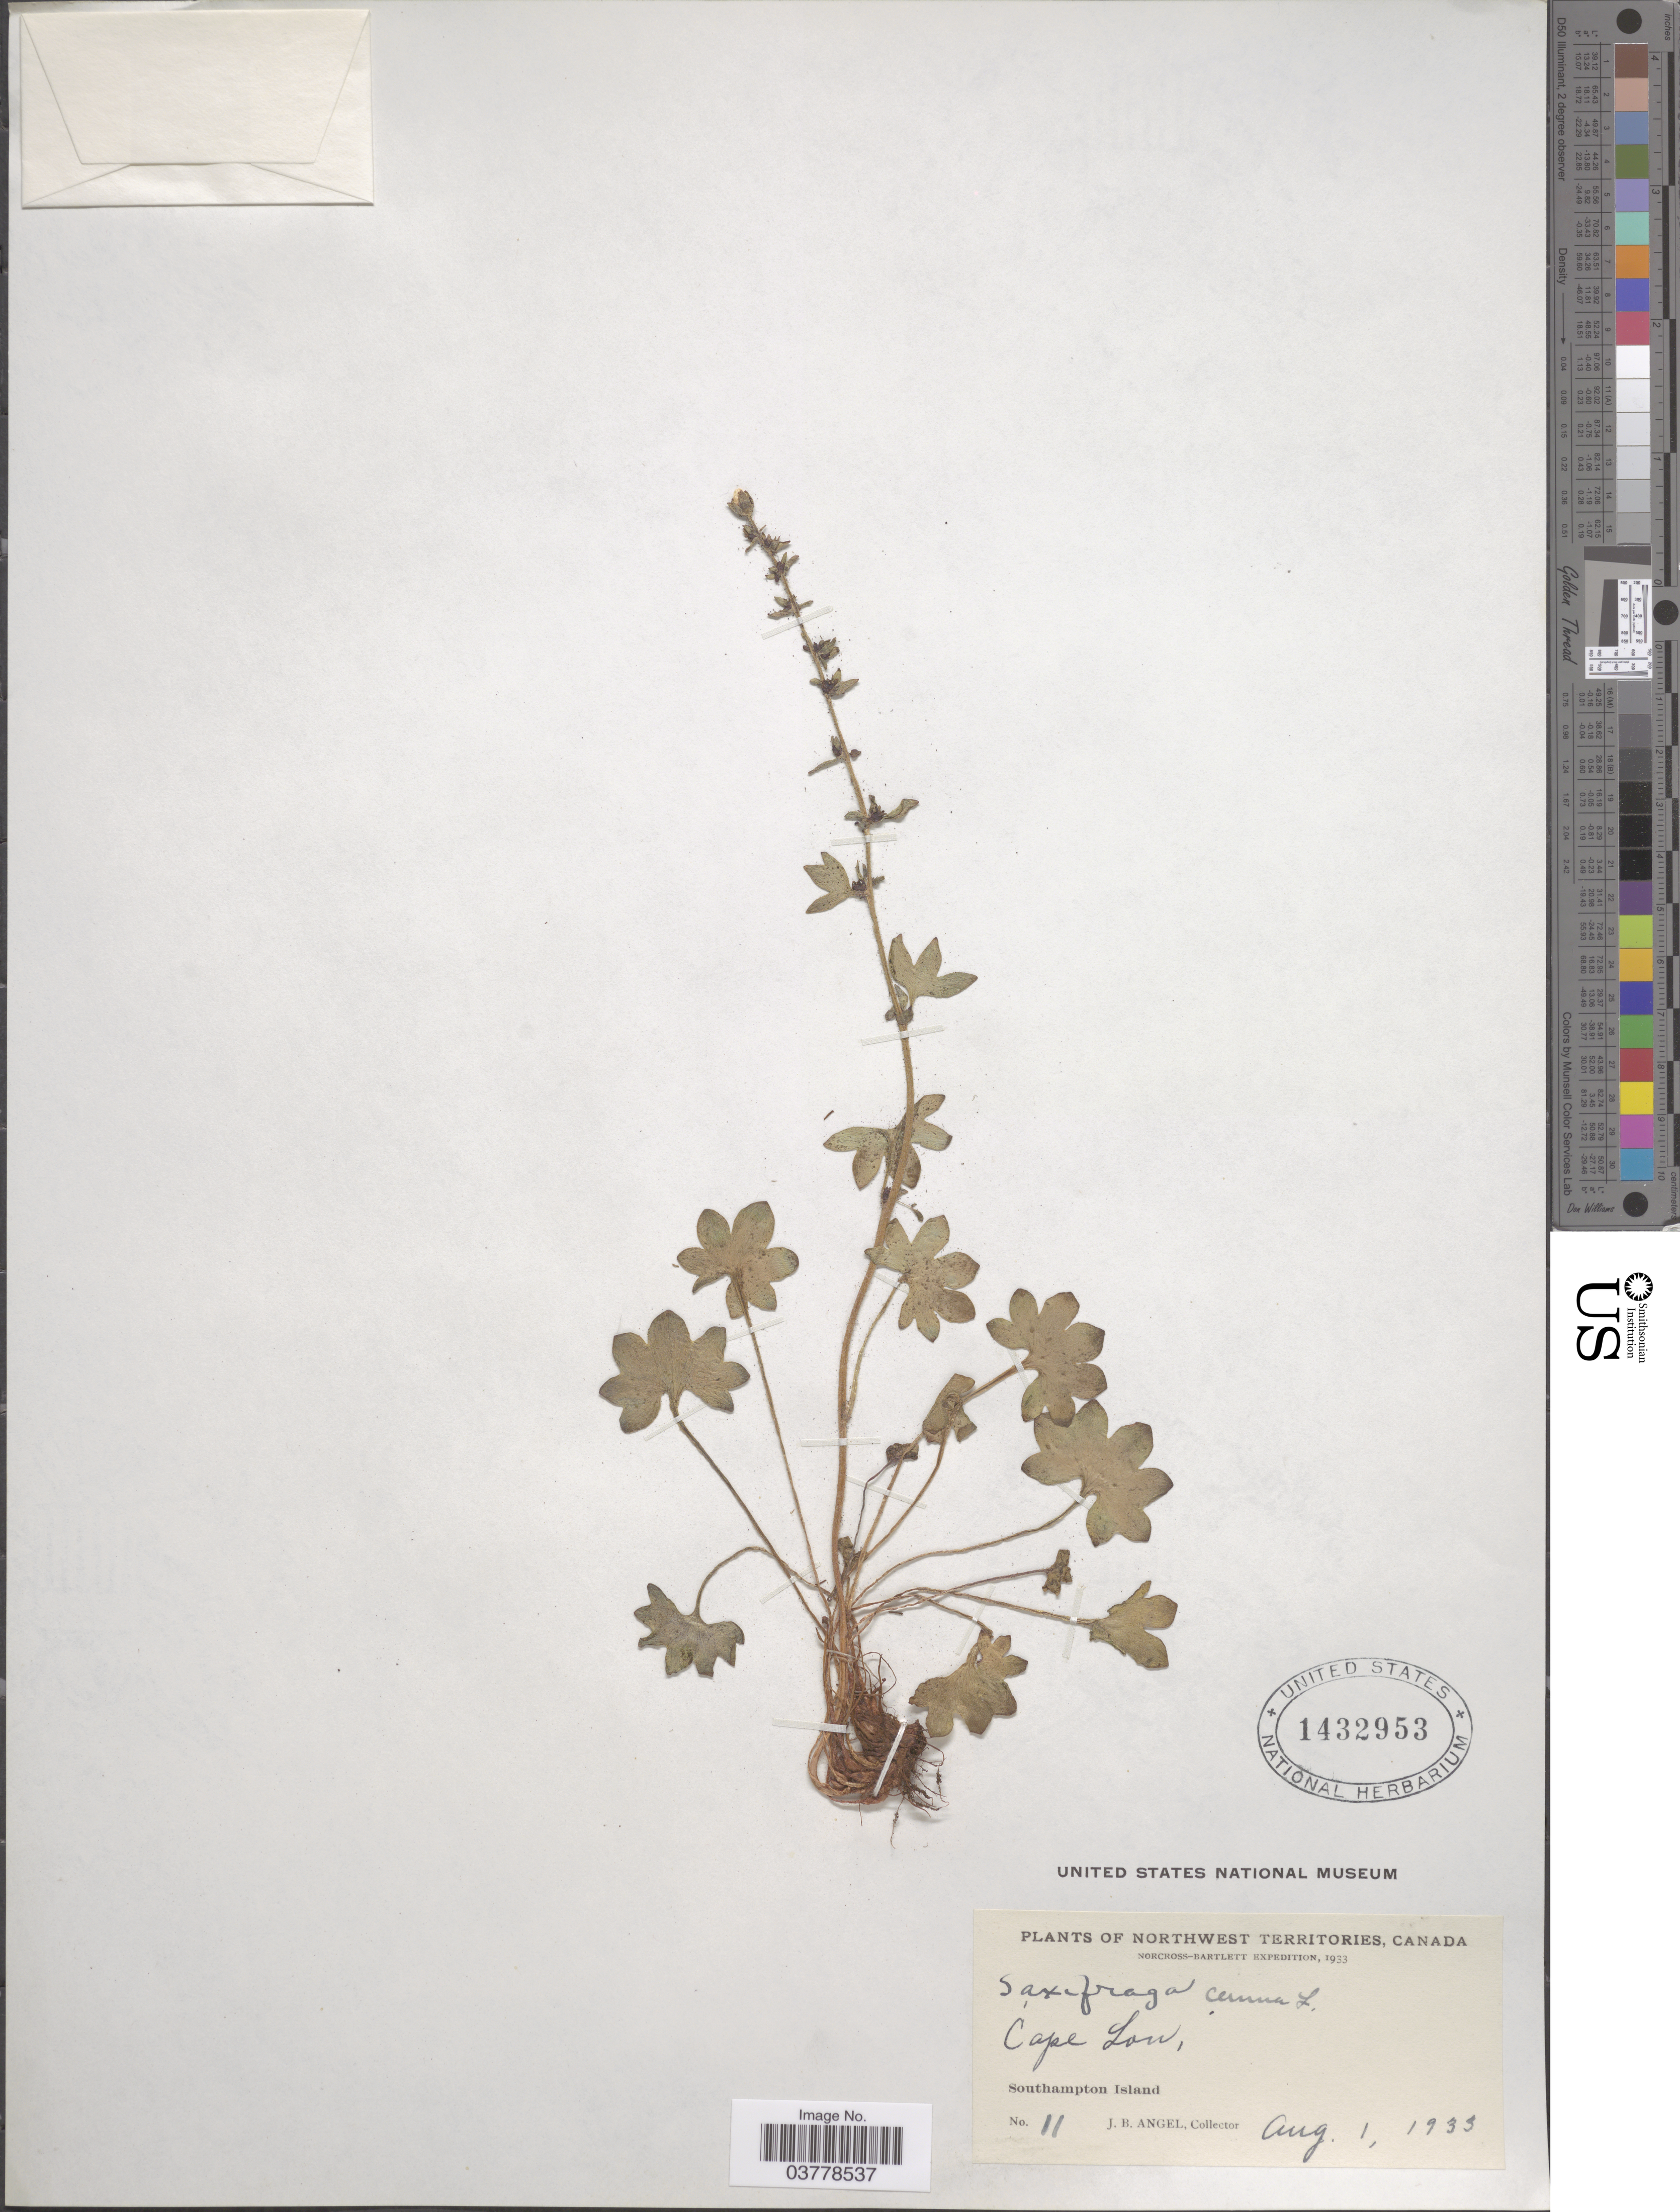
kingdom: Plantae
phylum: Tracheophyta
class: Magnoliopsida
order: Saxifragales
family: Saxifragaceae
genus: Saxifraga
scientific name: Saxifraga cernua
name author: L.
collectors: J. Angel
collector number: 11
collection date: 1933-08-01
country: Canada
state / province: Northwest Territories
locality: Cape Low, Southampton Island.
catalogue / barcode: US 1432953